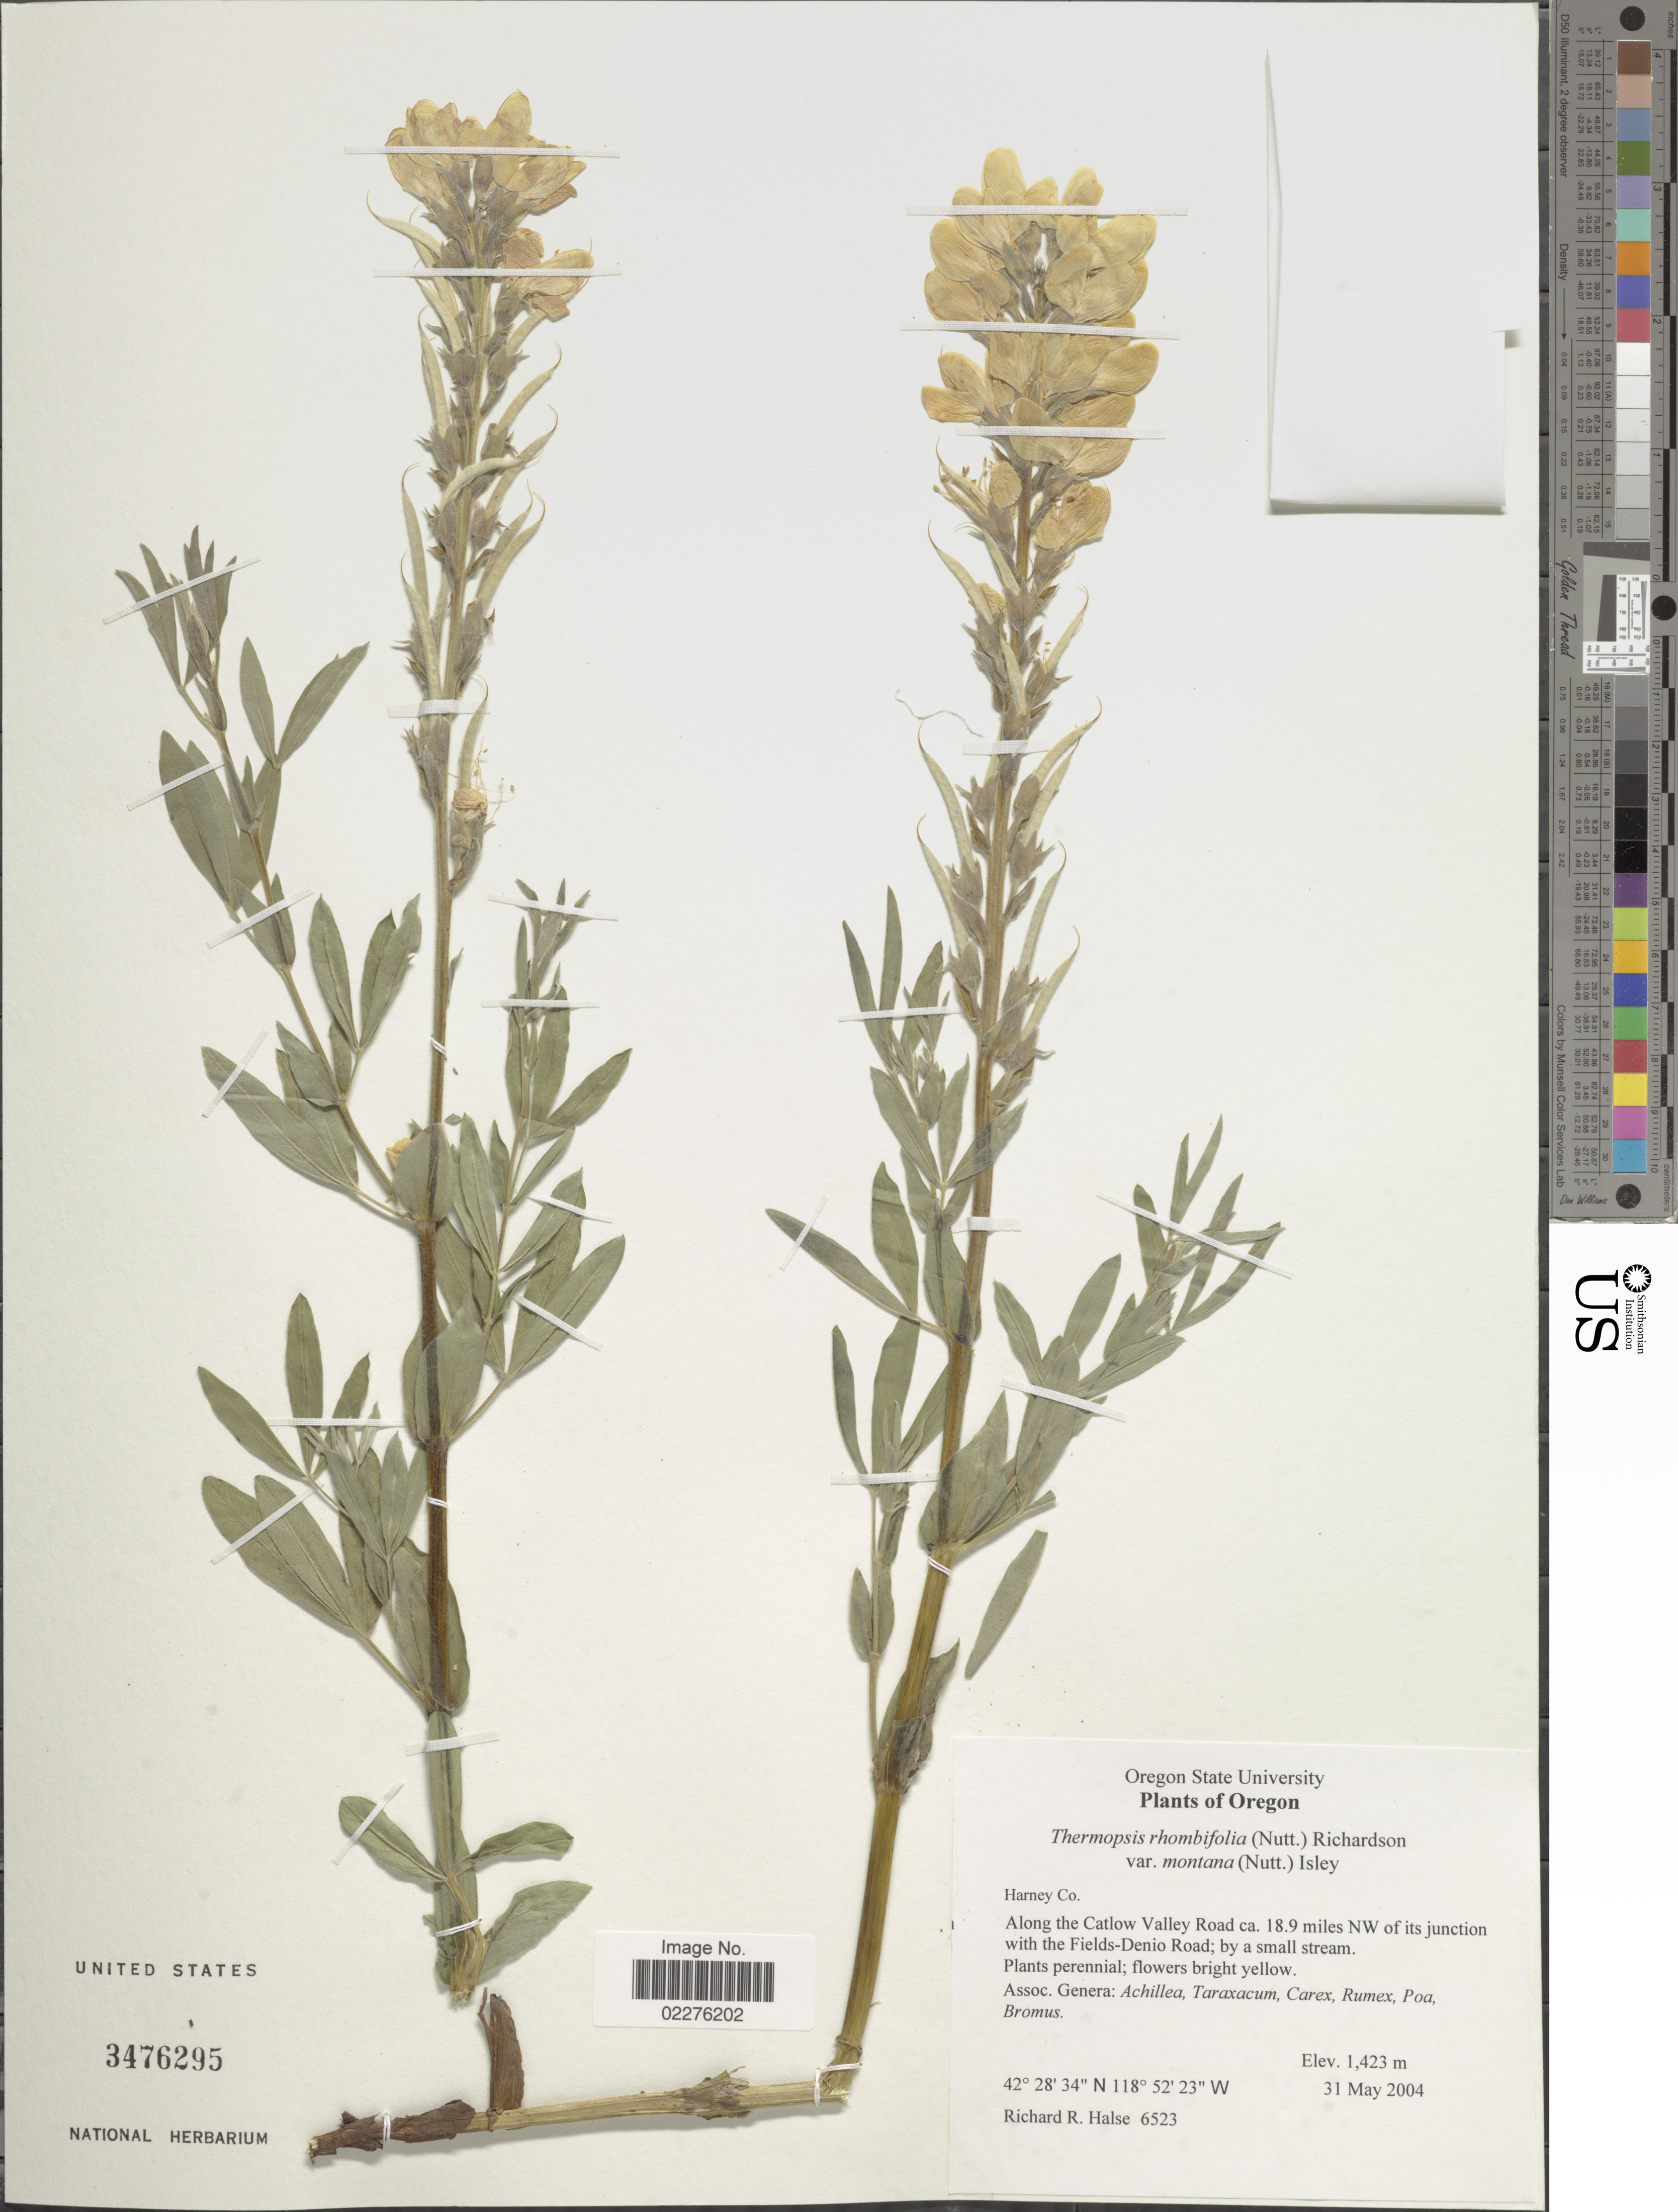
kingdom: Plantae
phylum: Tracheophyta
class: Magnoliopsida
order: Fabales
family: Fabaceae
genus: Thermopsis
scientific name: Thermopsis rhombifolia var. montana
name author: (Nutt.) Isley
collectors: R. Halse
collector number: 6523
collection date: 2004-05-31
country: United States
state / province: Oregon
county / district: Harney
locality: Harney Co, Along the Catlow Valley Road ca. 18.9 miles NW of its junction with the Fields-Denio Road; by a small stream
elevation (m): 1423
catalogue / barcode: US 3476295